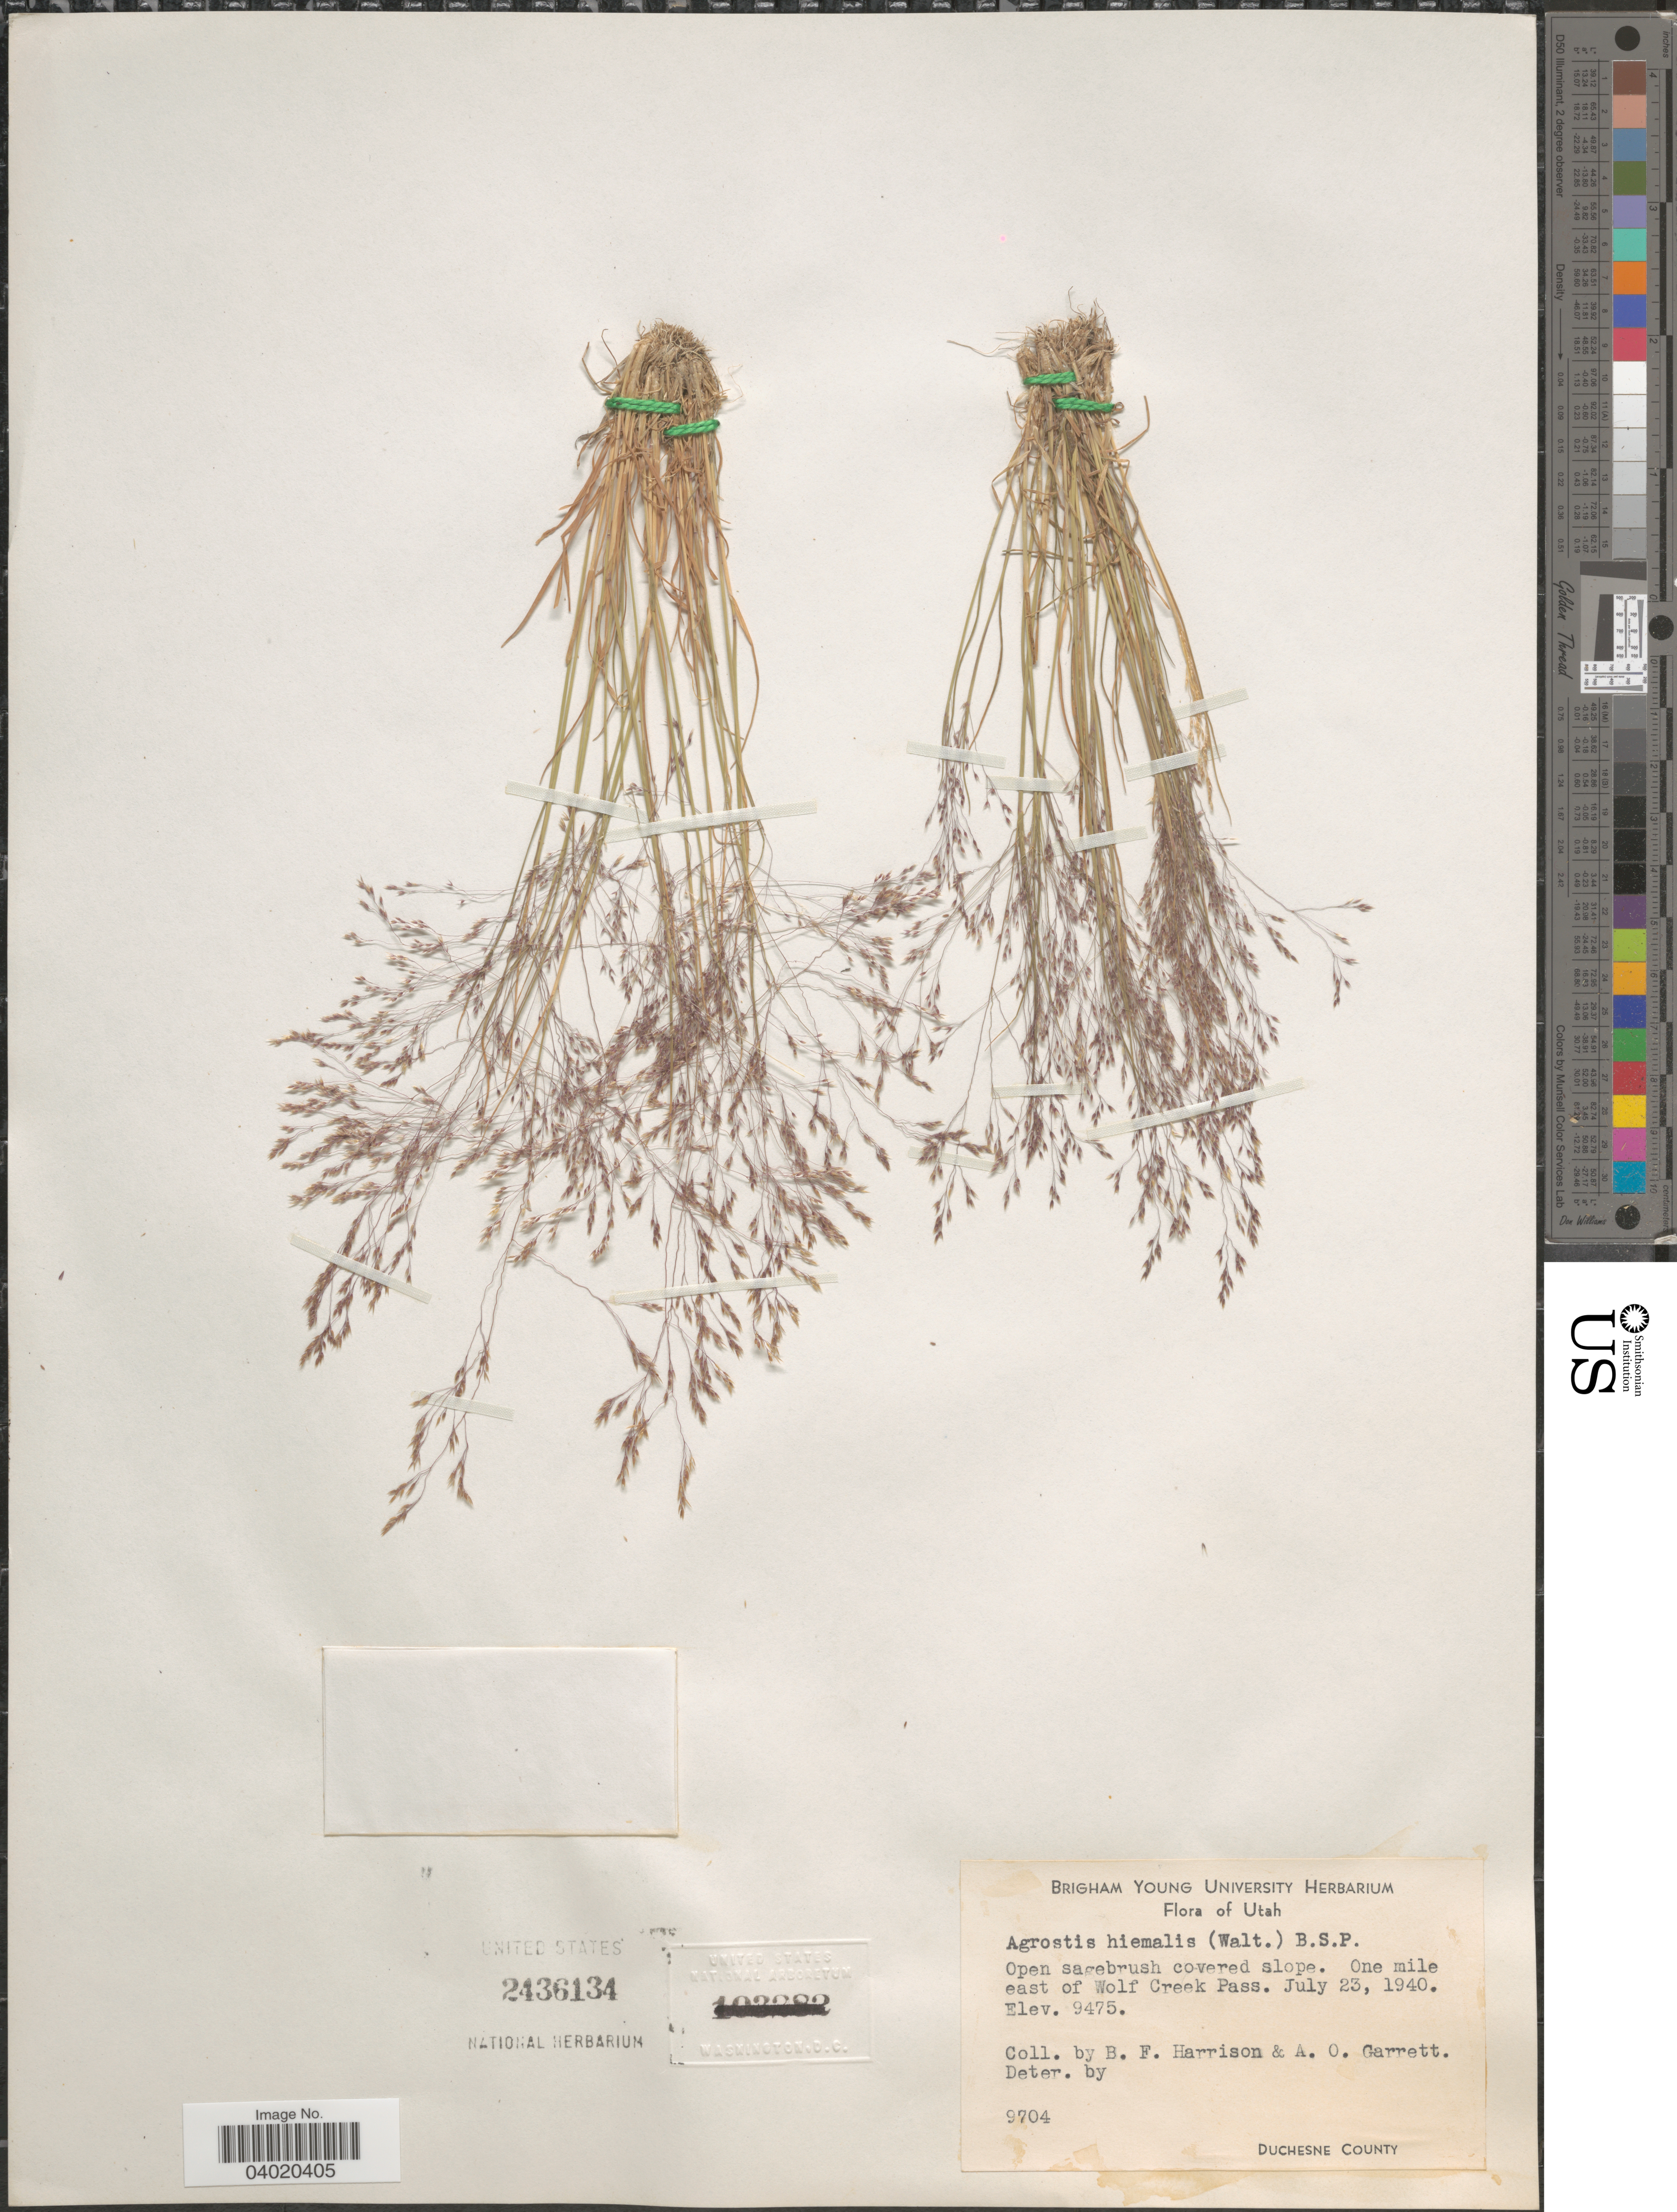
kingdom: Plantae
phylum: Tracheophyta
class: Liliopsida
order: Poales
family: Poaceae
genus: Agrostis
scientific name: Agrostis hyemalis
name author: (Walter) Britton et al.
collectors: B. F. Harrison & A. O. Garrett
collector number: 9704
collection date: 1940-07-23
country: United States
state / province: Utah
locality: Open sagebrush covered slope. One mile east of Wolf Creek Pass. Duchesne County.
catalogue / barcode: US 2436134